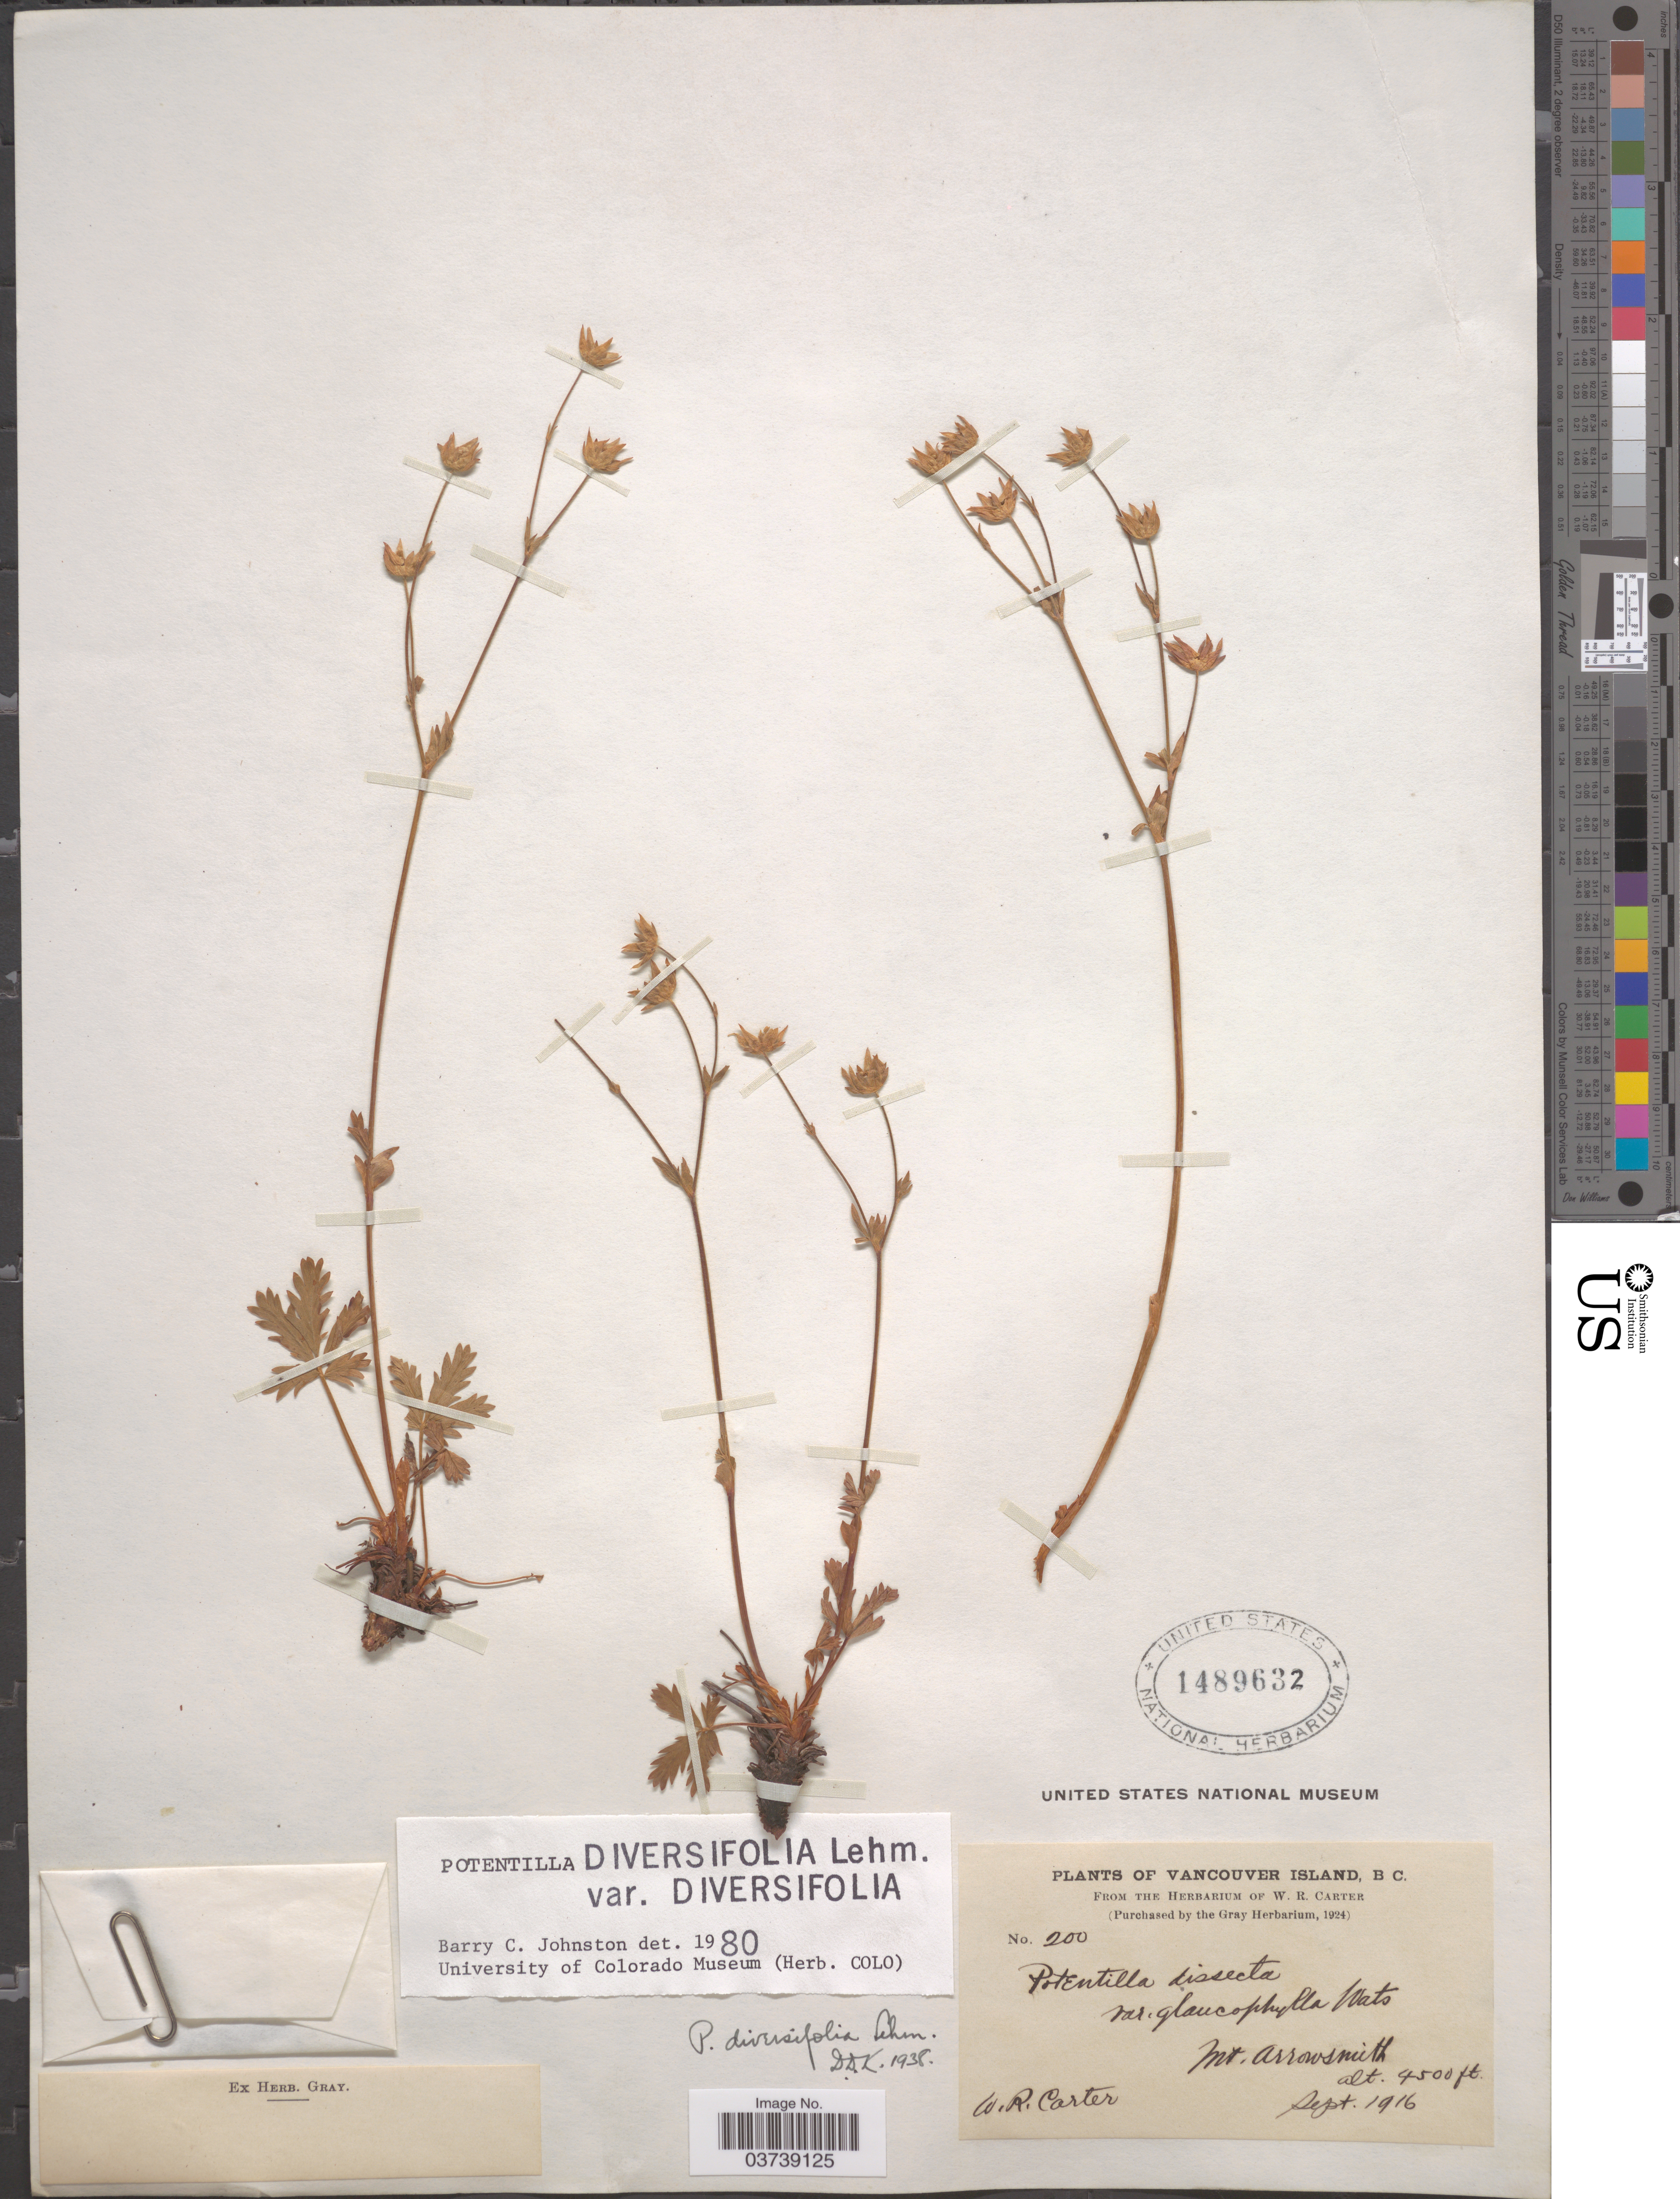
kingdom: Plantae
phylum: Tracheophyta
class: Magnoliopsida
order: Rosales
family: Rosaceae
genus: Potentilla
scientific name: Potentilla diversifolia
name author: Lehm.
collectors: W. R. Carter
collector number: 200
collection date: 1916-09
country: Canada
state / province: British Columbia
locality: Vancouver Island. Mt. Arrowsmith.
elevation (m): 1372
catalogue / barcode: US 1489632